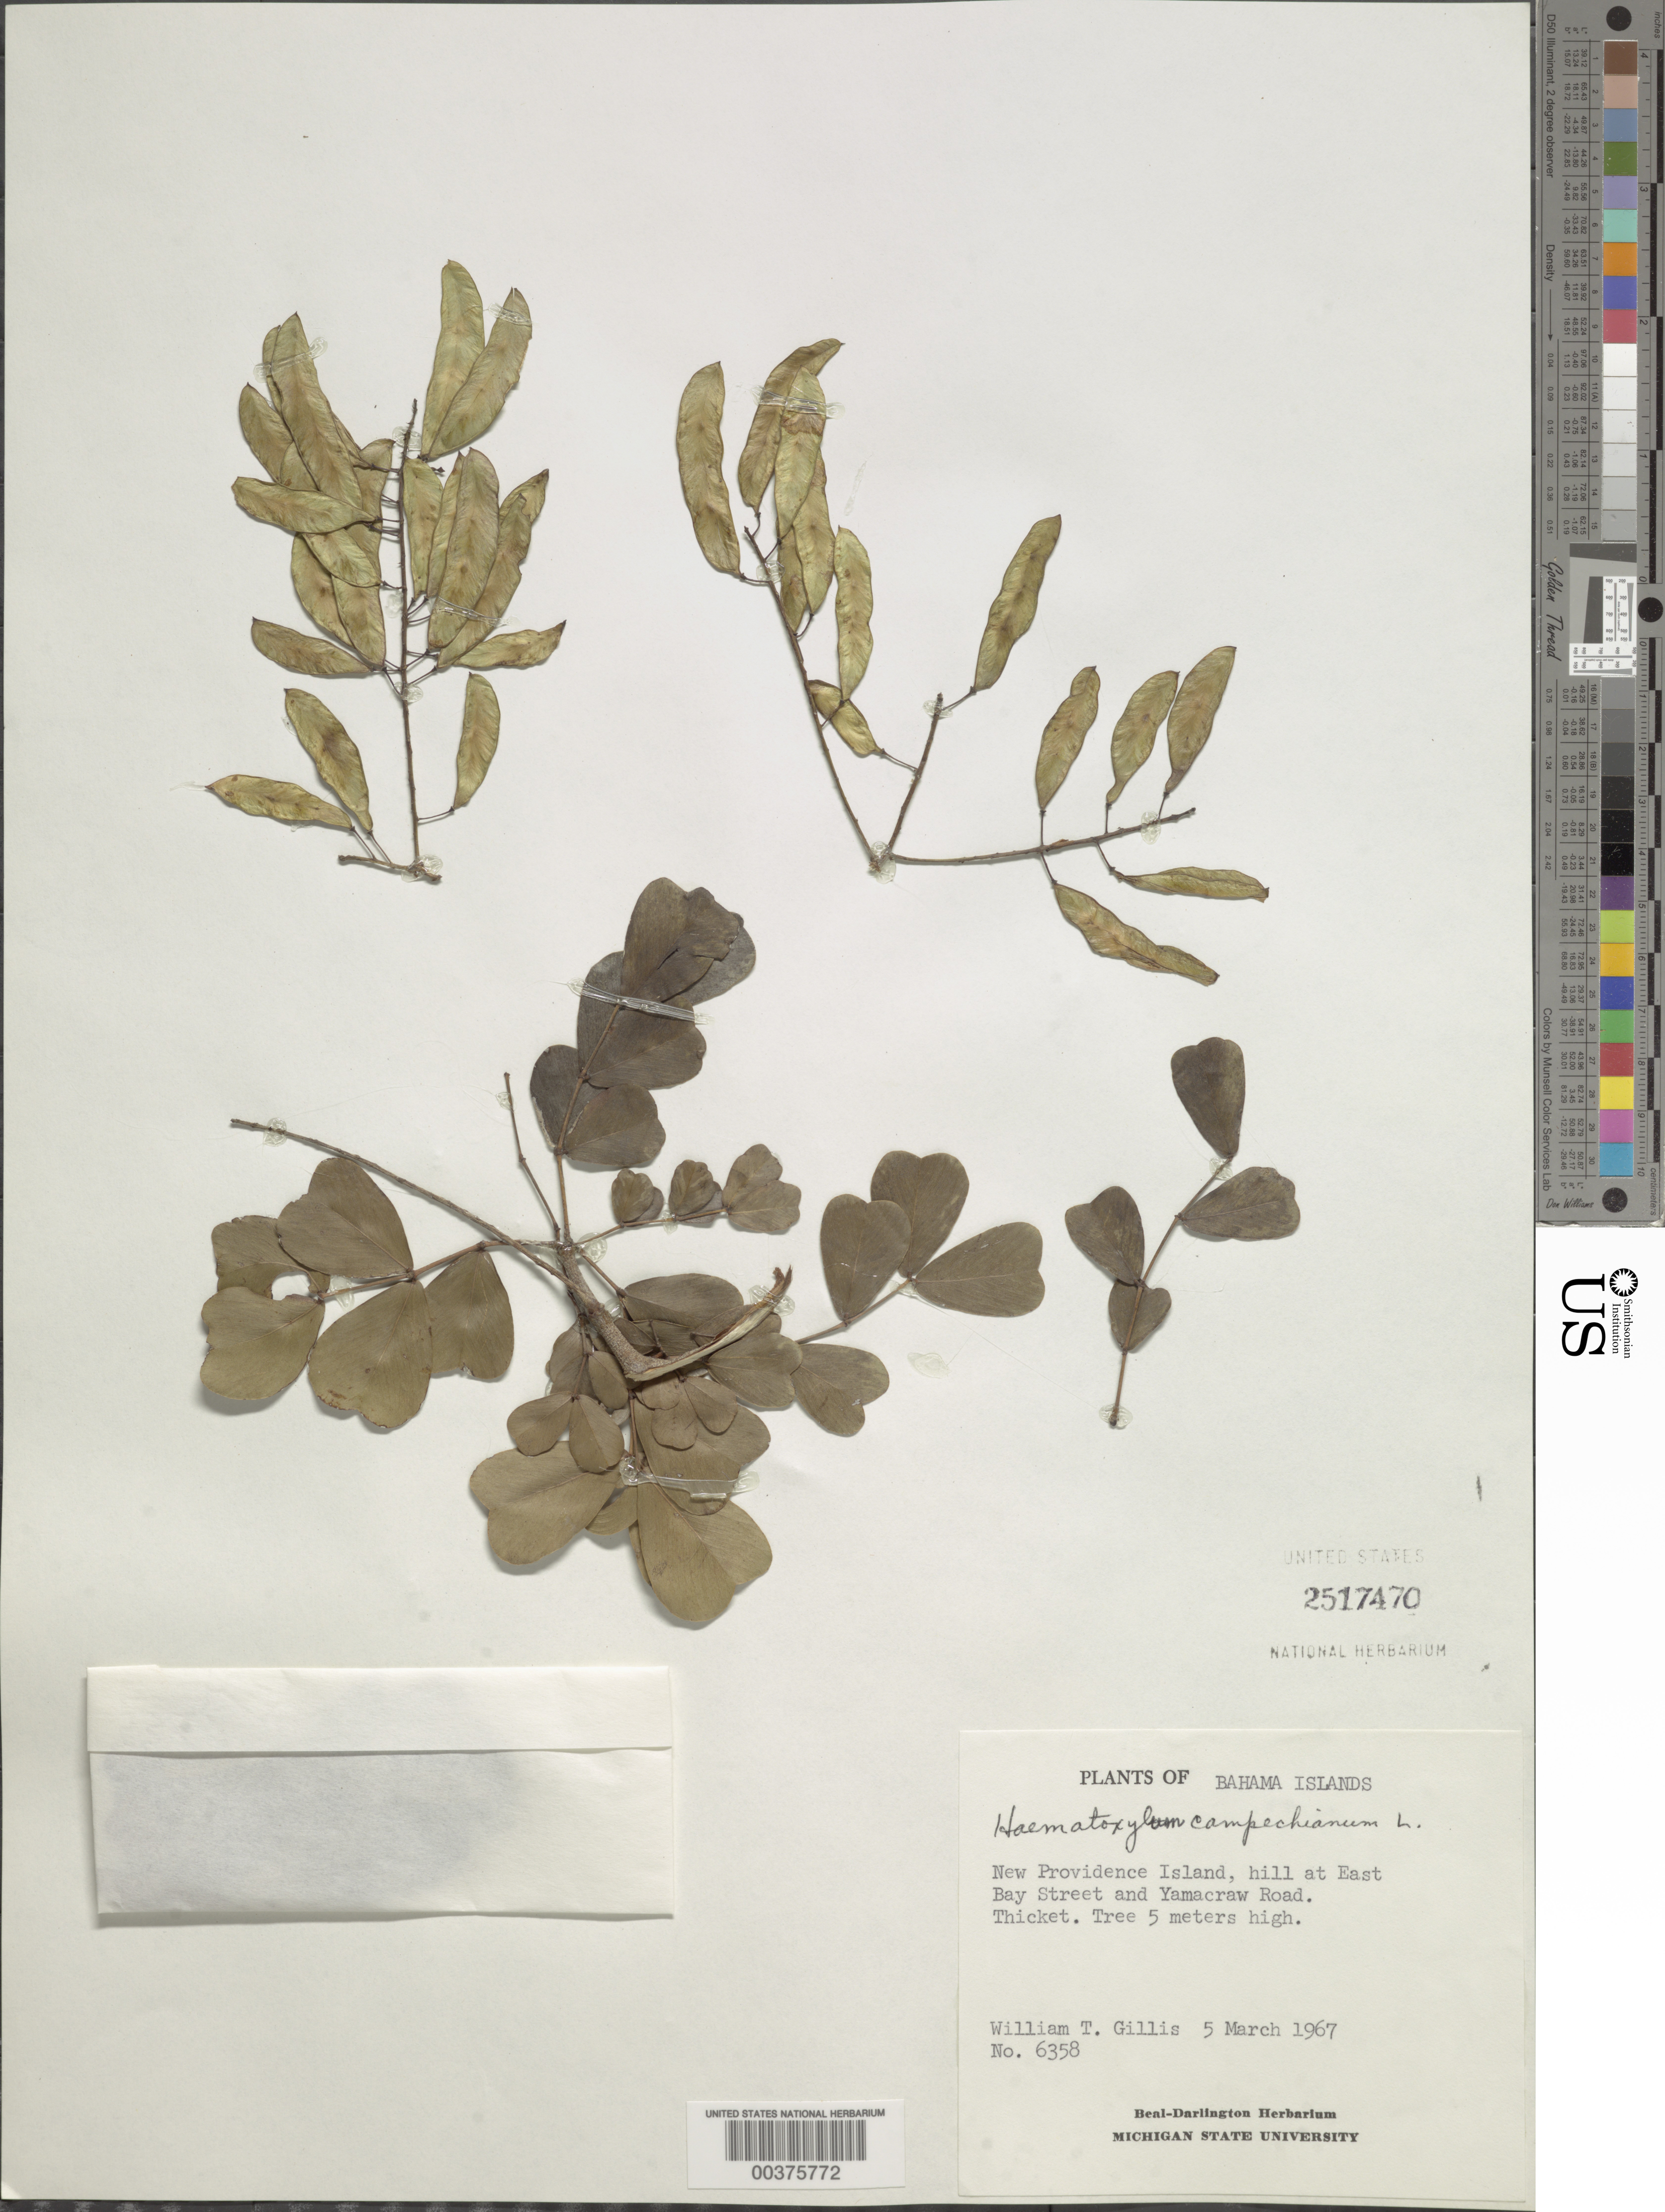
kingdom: Plantae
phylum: Tracheophyta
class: Magnoliopsida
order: Fabales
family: Fabaceae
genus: Haematoxylum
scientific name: Haematoxylum campechianum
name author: L.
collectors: W. T. Gillis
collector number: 6358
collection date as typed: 05 Mar 1967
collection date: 1967-03-05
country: Bahamas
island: New Providence Island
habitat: Thicket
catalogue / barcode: US 2517470